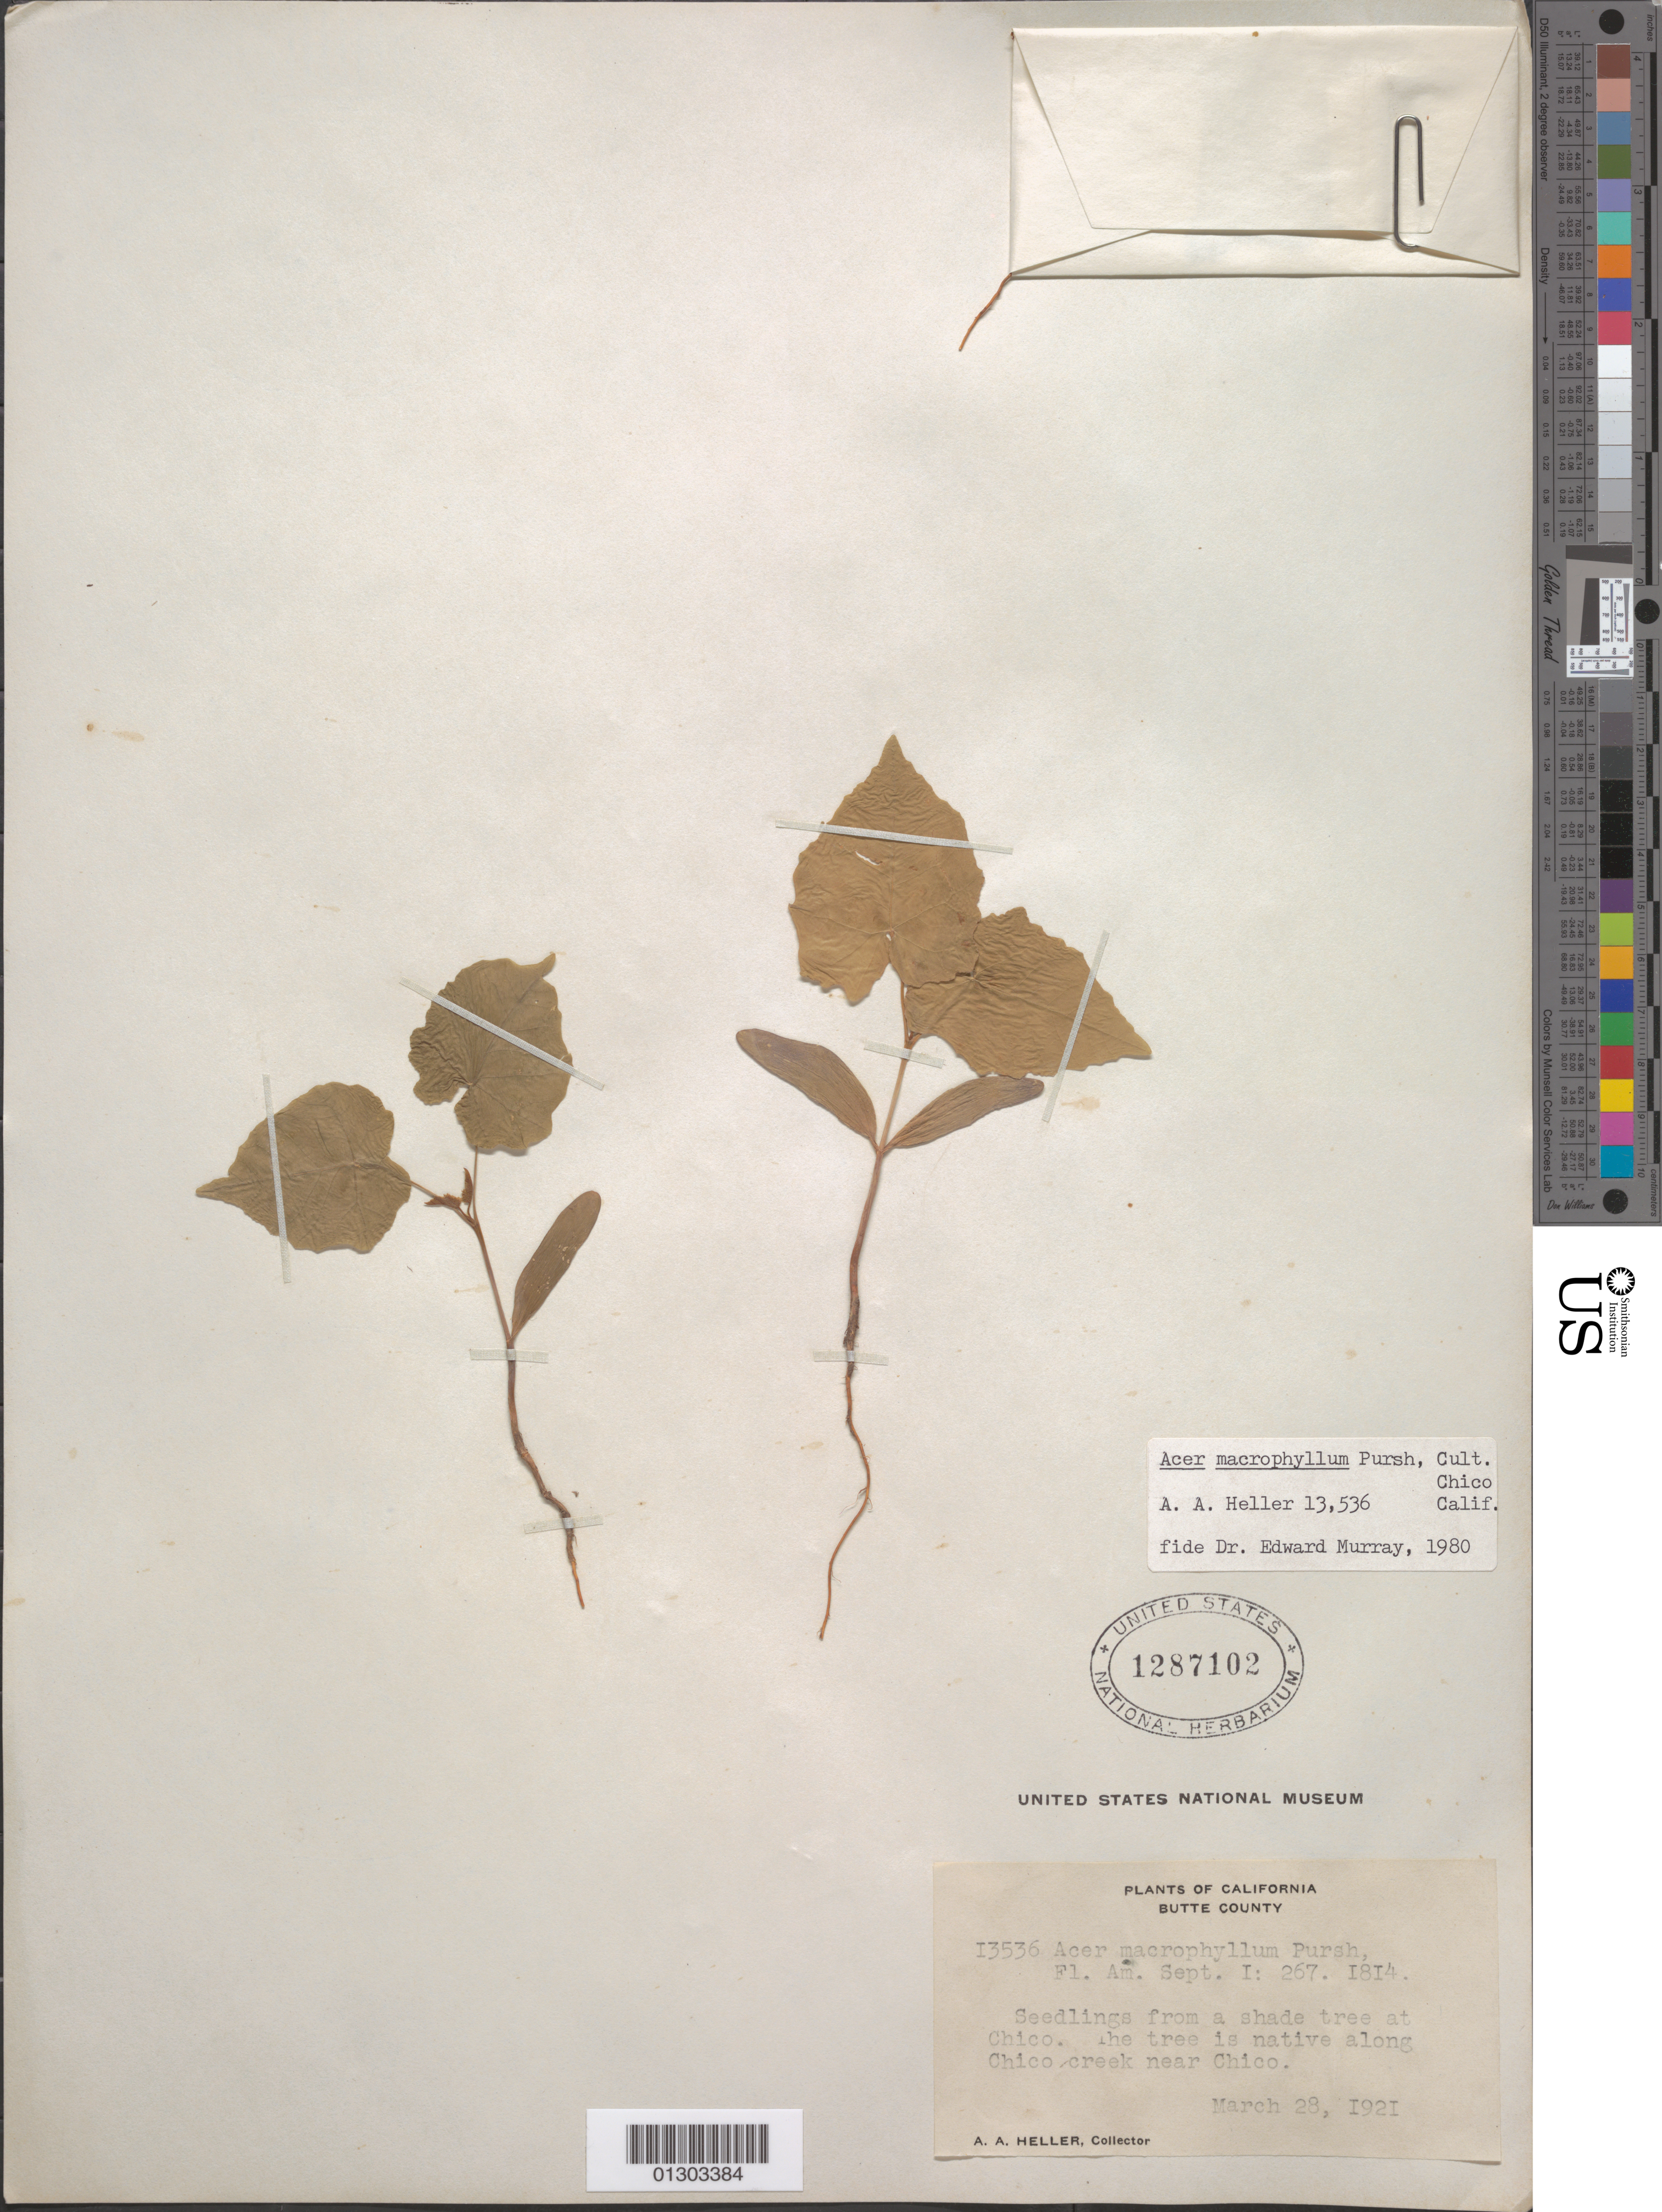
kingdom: Plantae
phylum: Tracheophyta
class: Magnoliopsida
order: Sapindales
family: Sapindaceae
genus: Acer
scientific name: Acer macrophyllum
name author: Pursh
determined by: Murray, Edward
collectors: A. A. Heller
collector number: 13536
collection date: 1921-03-28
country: United States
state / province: California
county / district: Butte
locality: Butte County, Chico.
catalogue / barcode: US 1287102